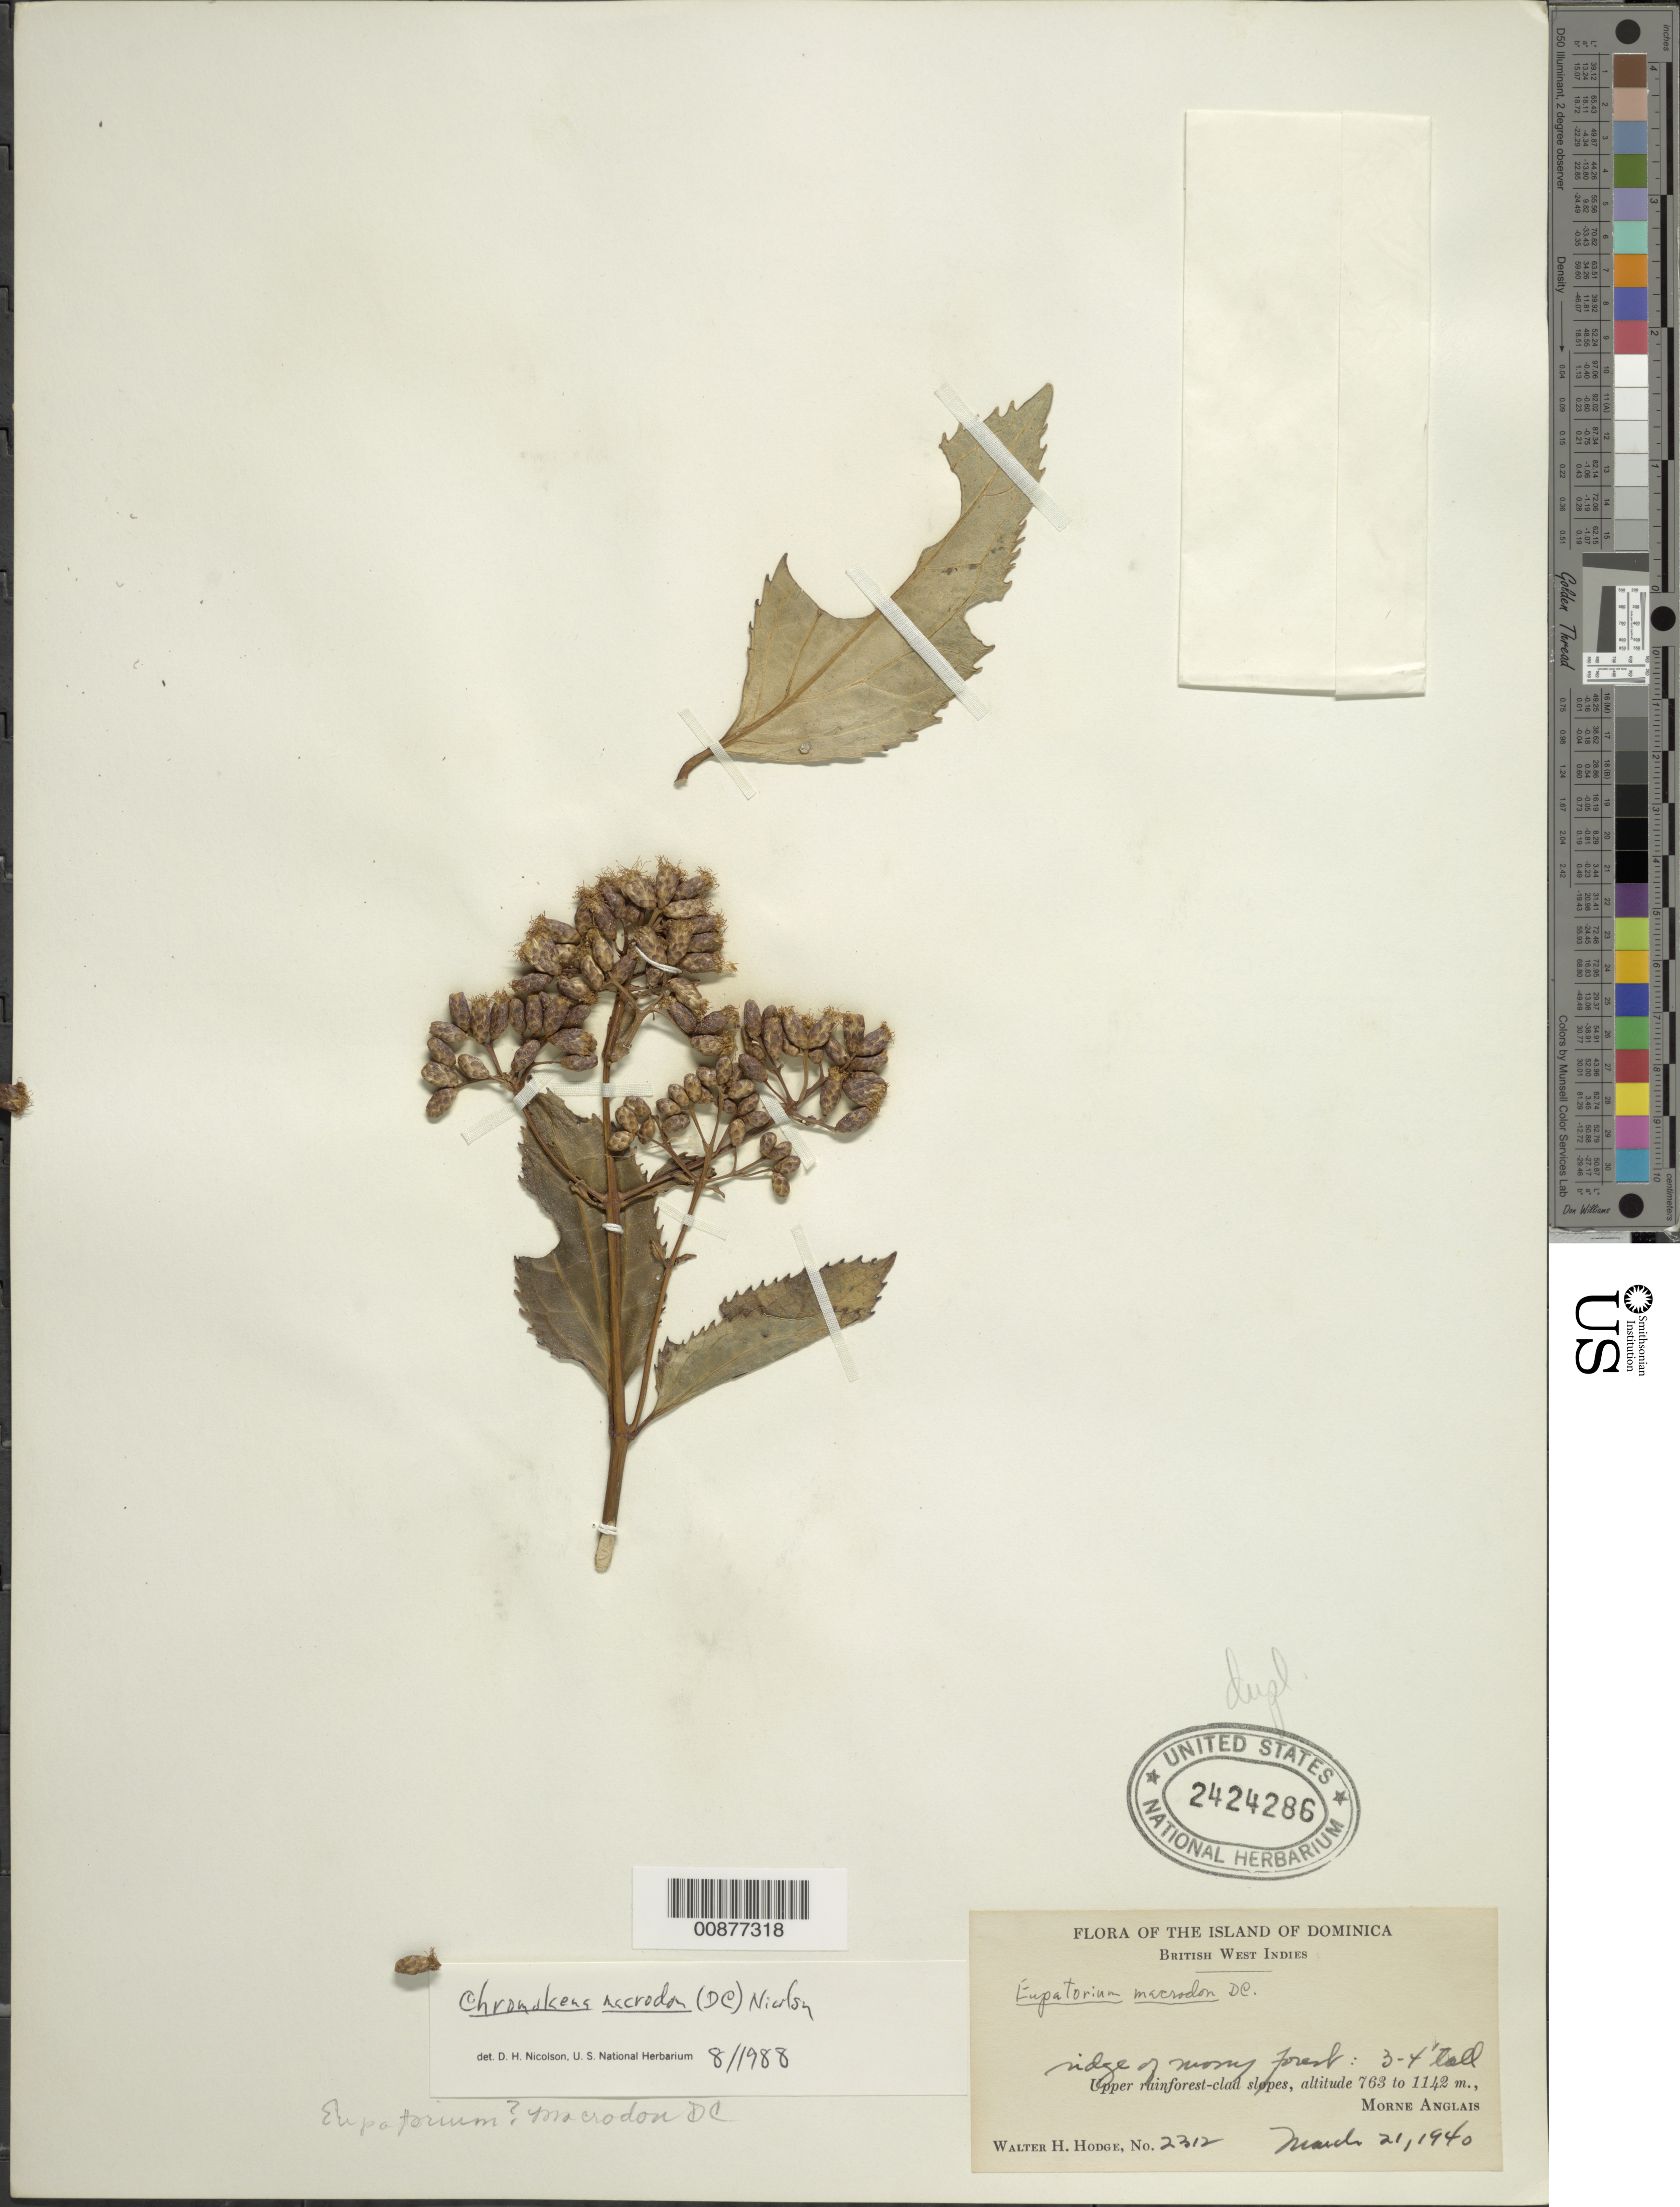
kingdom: Plantae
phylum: Tracheophyta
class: Magnoliopsida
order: Asterales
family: Asteraceae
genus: Chromolaena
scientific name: Chromolaena macrodon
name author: (DC.) Nicolson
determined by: Nicolson, Dan H.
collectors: W. Hodge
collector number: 2312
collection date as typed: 21 Mar 1940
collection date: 1940-03-21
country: Dominica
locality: Upper slopes of Morne Anglais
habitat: Upper rainforest-clad slopes; ridge of mossy forest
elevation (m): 763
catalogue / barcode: US 2424286